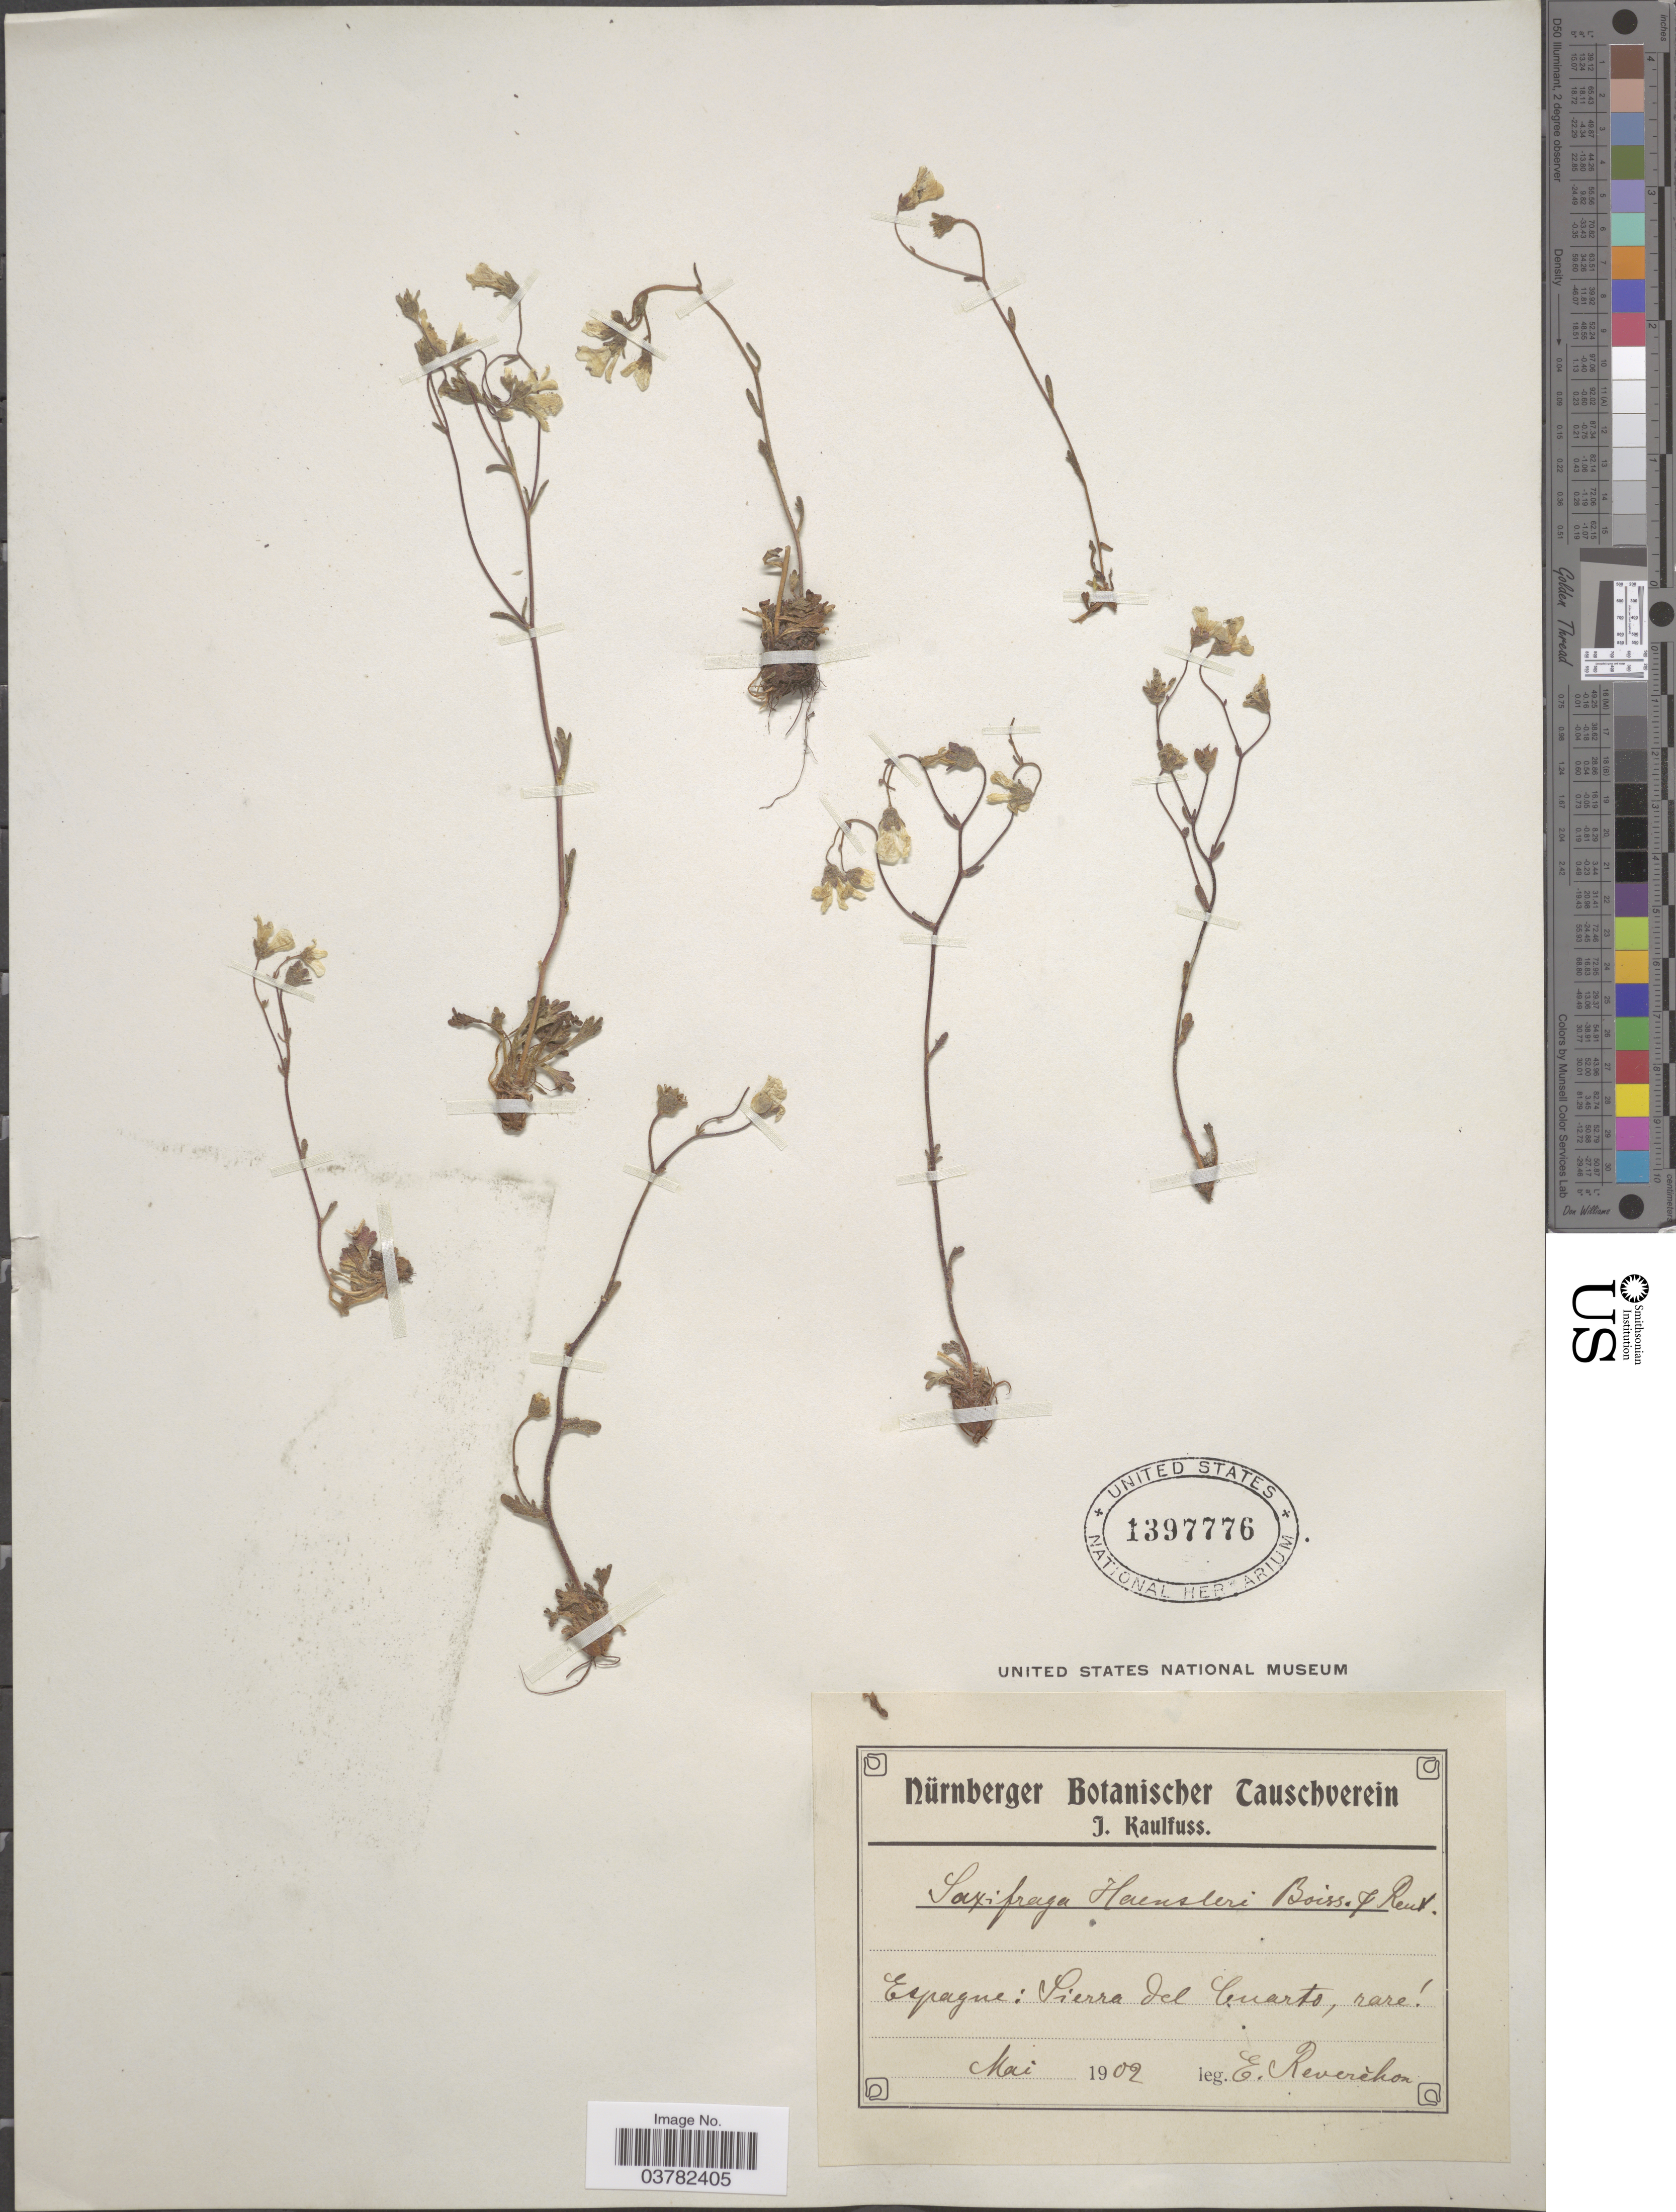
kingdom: Plantae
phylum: Tracheophyta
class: Magnoliopsida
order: Saxifragales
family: Saxifragaceae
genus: Saxifraga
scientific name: Saxifraga haenseleri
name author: Boiss. & Reut.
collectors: E. Reverchon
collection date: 1902-05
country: Spain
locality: Espagne: Sierra del Cuarto.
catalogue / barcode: US 1397776